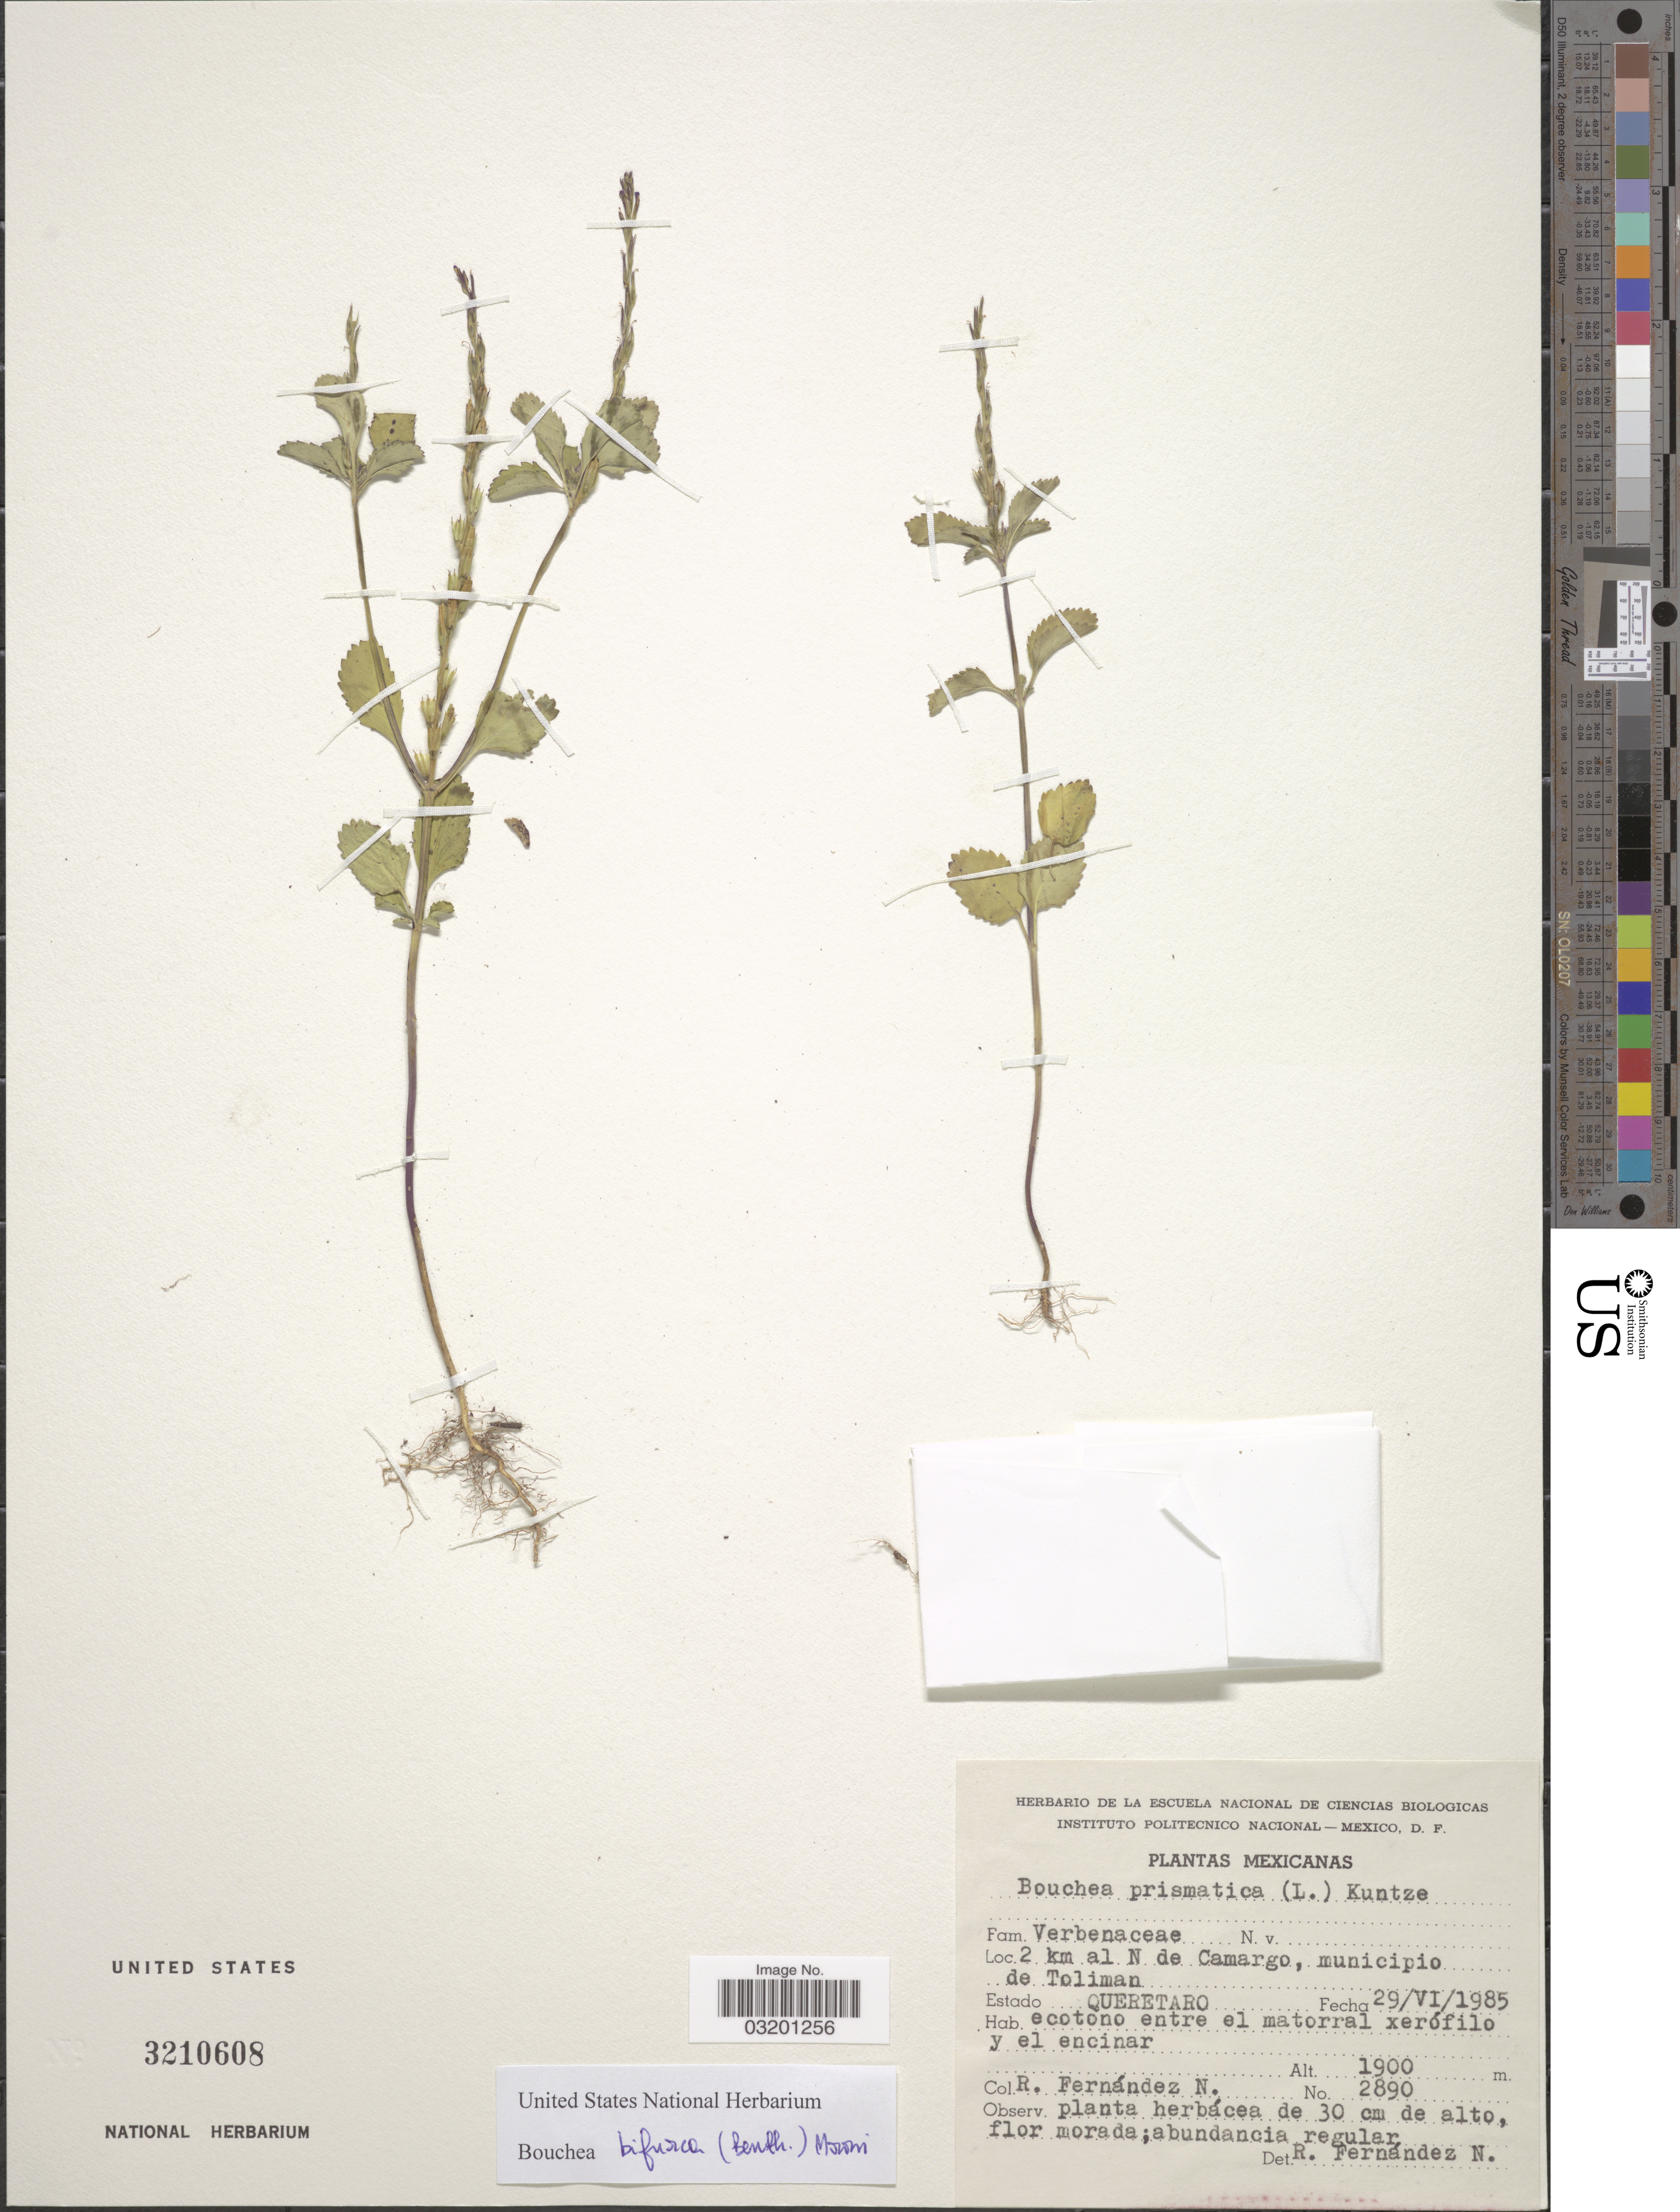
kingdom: Plantae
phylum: Tracheophyta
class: Magnoliopsida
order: Lamiales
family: Verbenaceae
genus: Bouchea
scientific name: Bouchea bifurca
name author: (Benth.) P. Moroni & N. O'Leary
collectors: R. Fernández Nava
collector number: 2890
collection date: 1985-06-29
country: Mexico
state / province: Querétaro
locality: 2 km al N de Camargo, municipio de Toliman.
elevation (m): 1900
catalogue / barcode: US 3210608